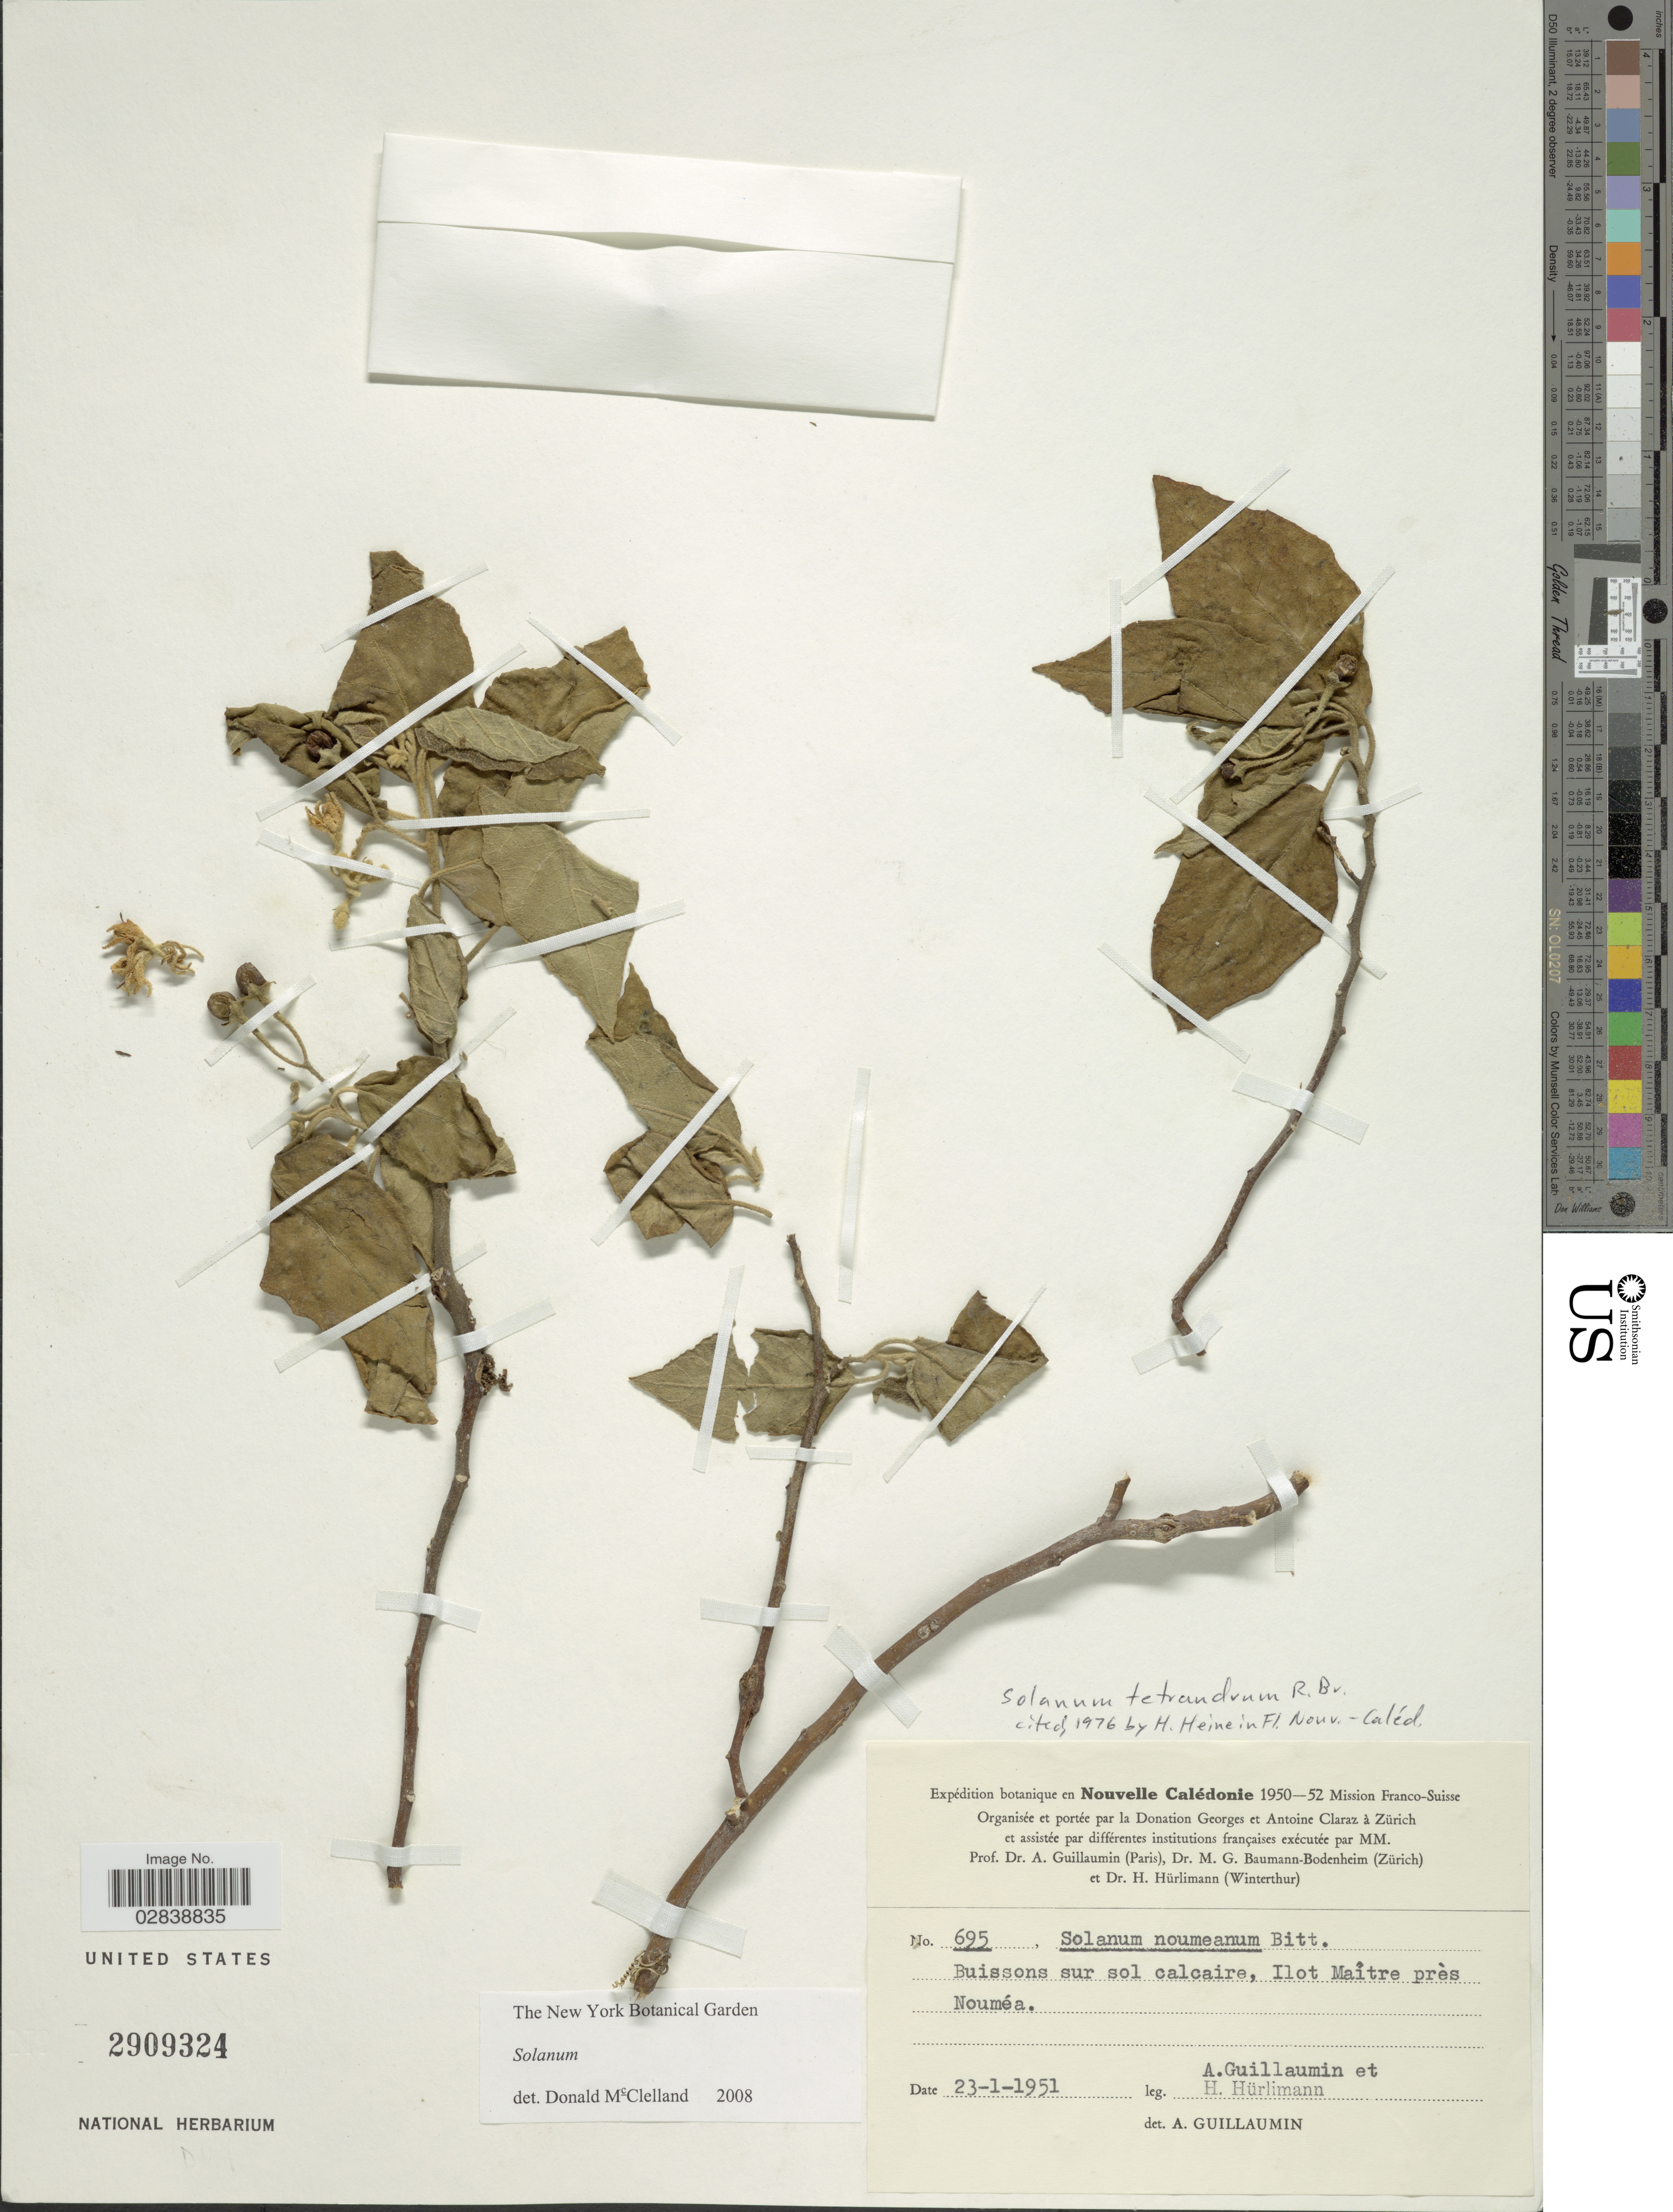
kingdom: Plantae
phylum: Tracheophyta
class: Magnoliopsida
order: Solanales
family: Solanaceae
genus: Solanum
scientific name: Solanum tetrandrum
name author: R. Br.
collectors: A. Guillaumin & H. Hürlimann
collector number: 695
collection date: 1951-01-23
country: New Caledonia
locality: Buissons sur sol calcaire, Ilot Maître, près Nouméa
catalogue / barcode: US 2909324